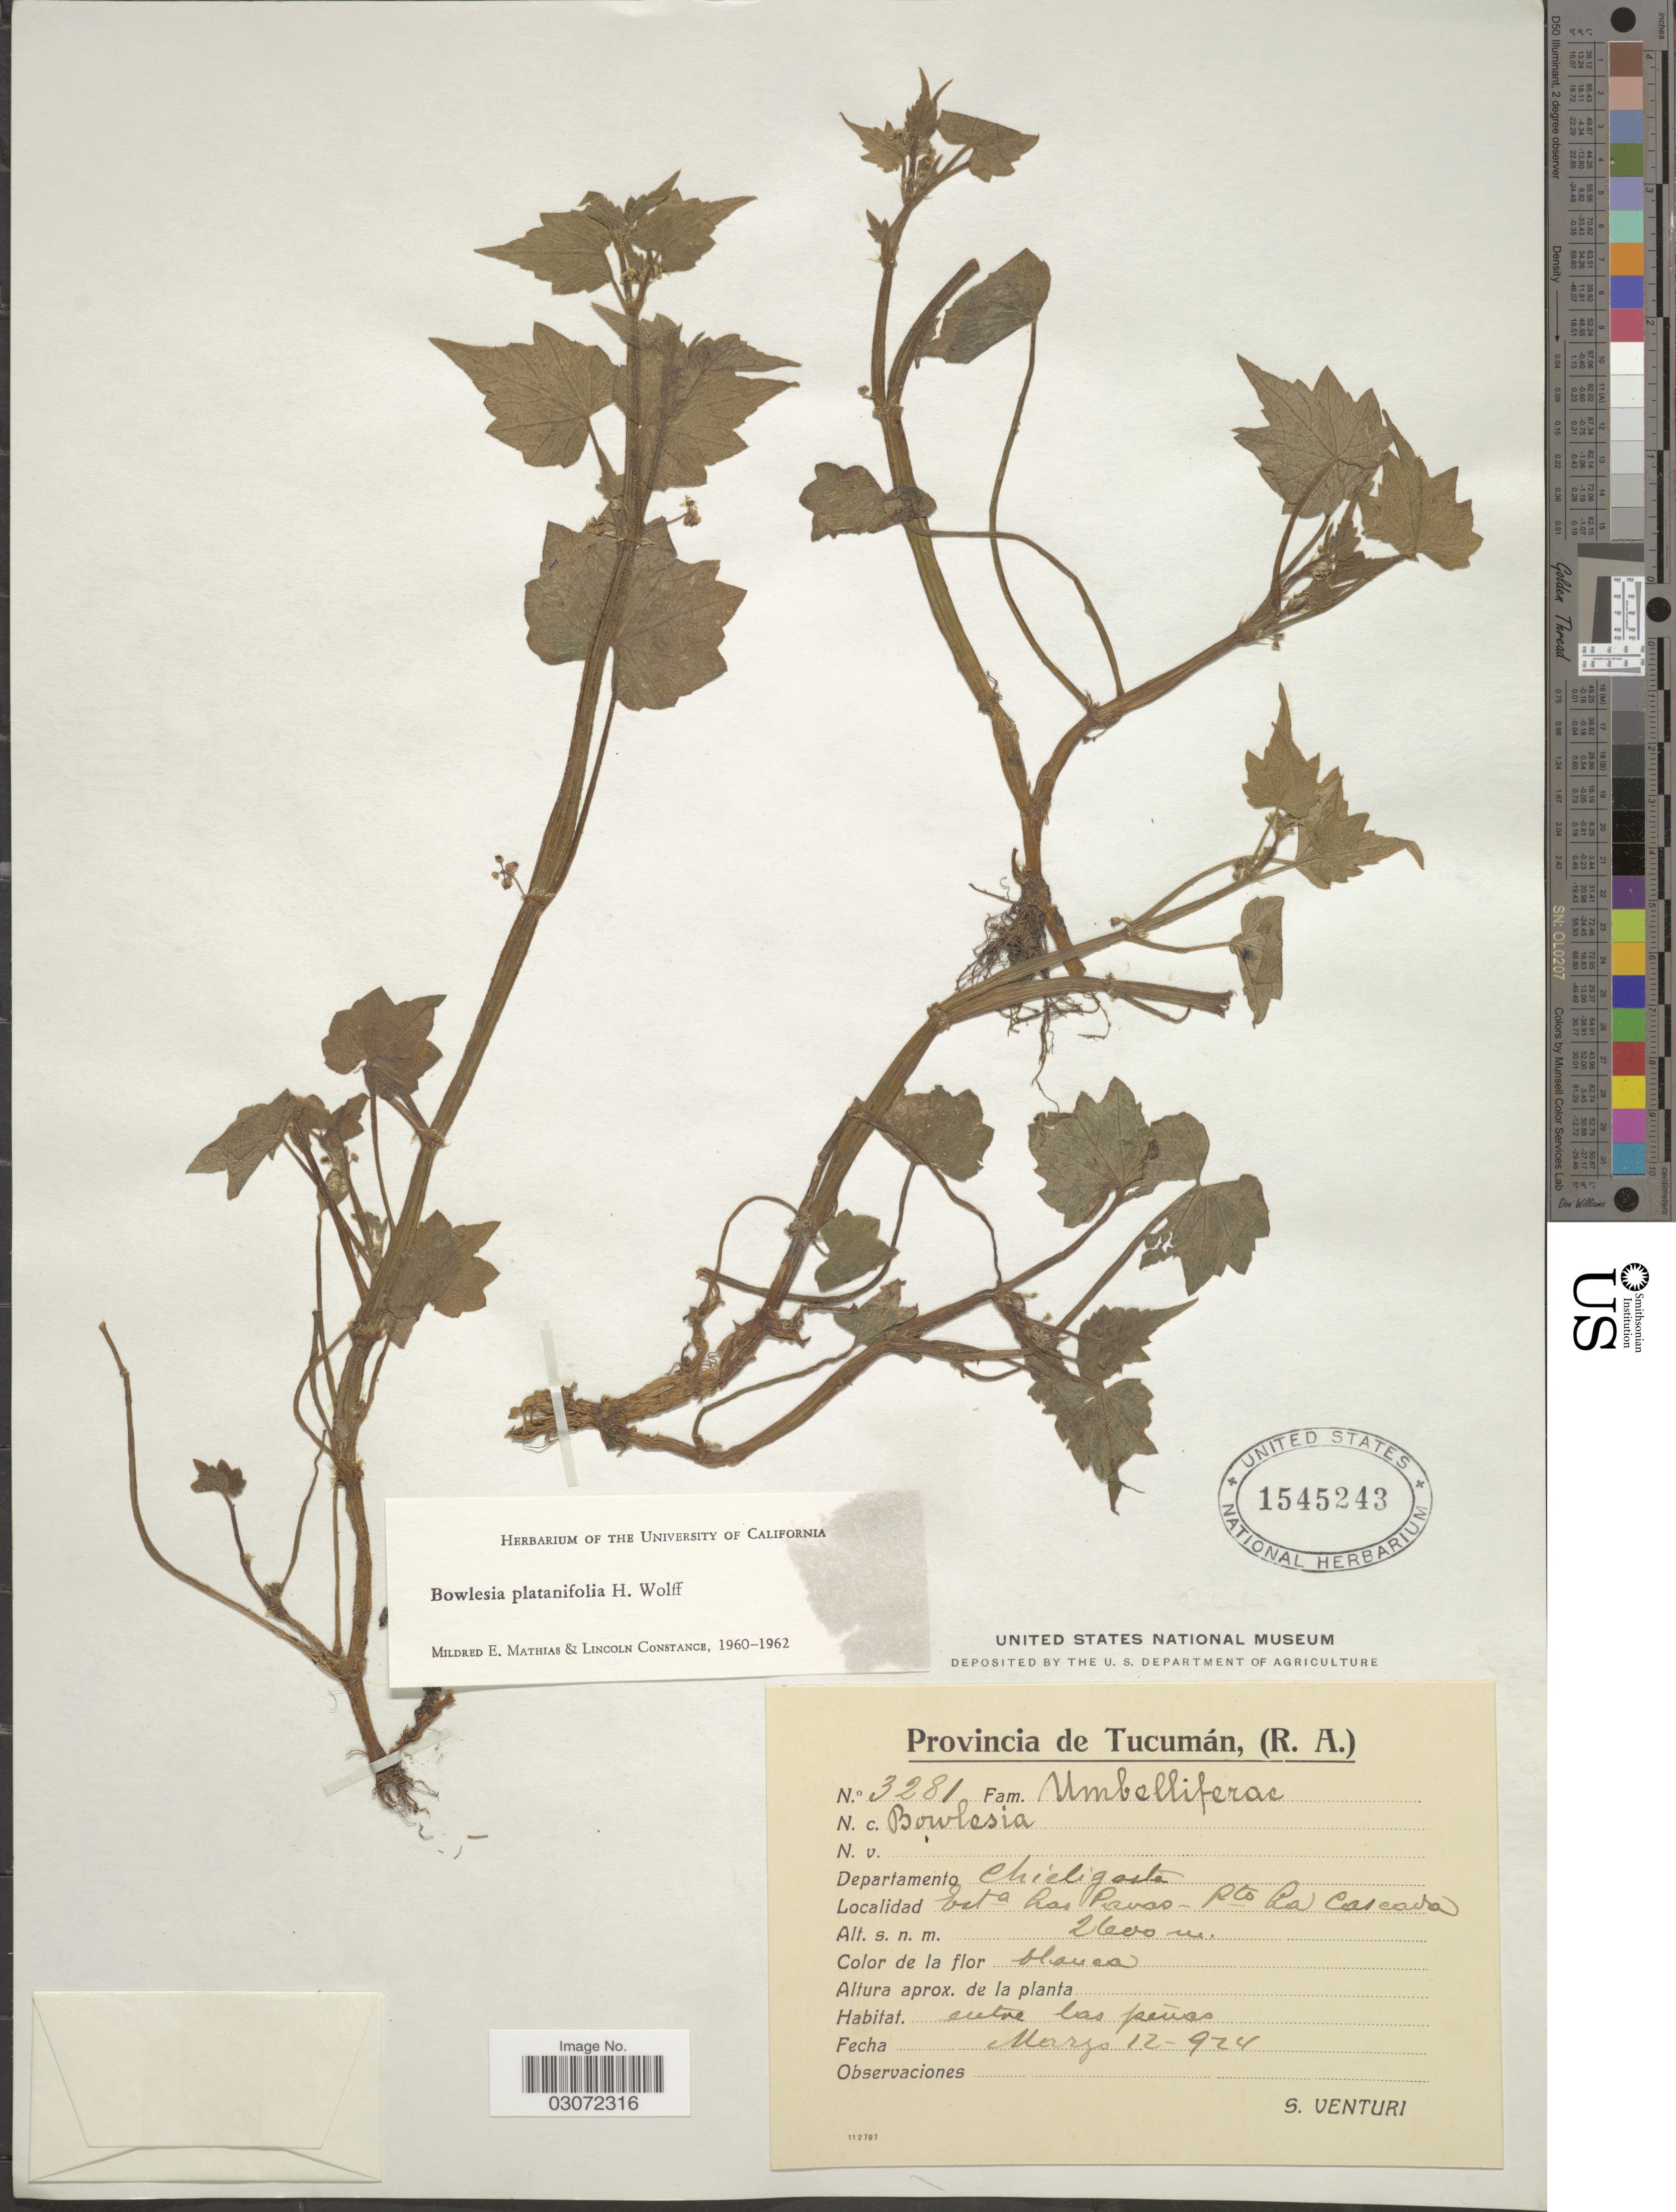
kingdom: Plantae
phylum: Tracheophyta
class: Magnoliopsida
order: Apiales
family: Apiaceae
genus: Bowlesia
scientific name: Bowlesia platanifolia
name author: H. Wolff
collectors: S. Venturi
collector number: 3281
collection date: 1924-03-12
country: Argentina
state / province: Tucuman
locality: Departamento Chicligasta. Esta Las Pavas - Pto La Cascada.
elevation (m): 2600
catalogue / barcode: US 1545243